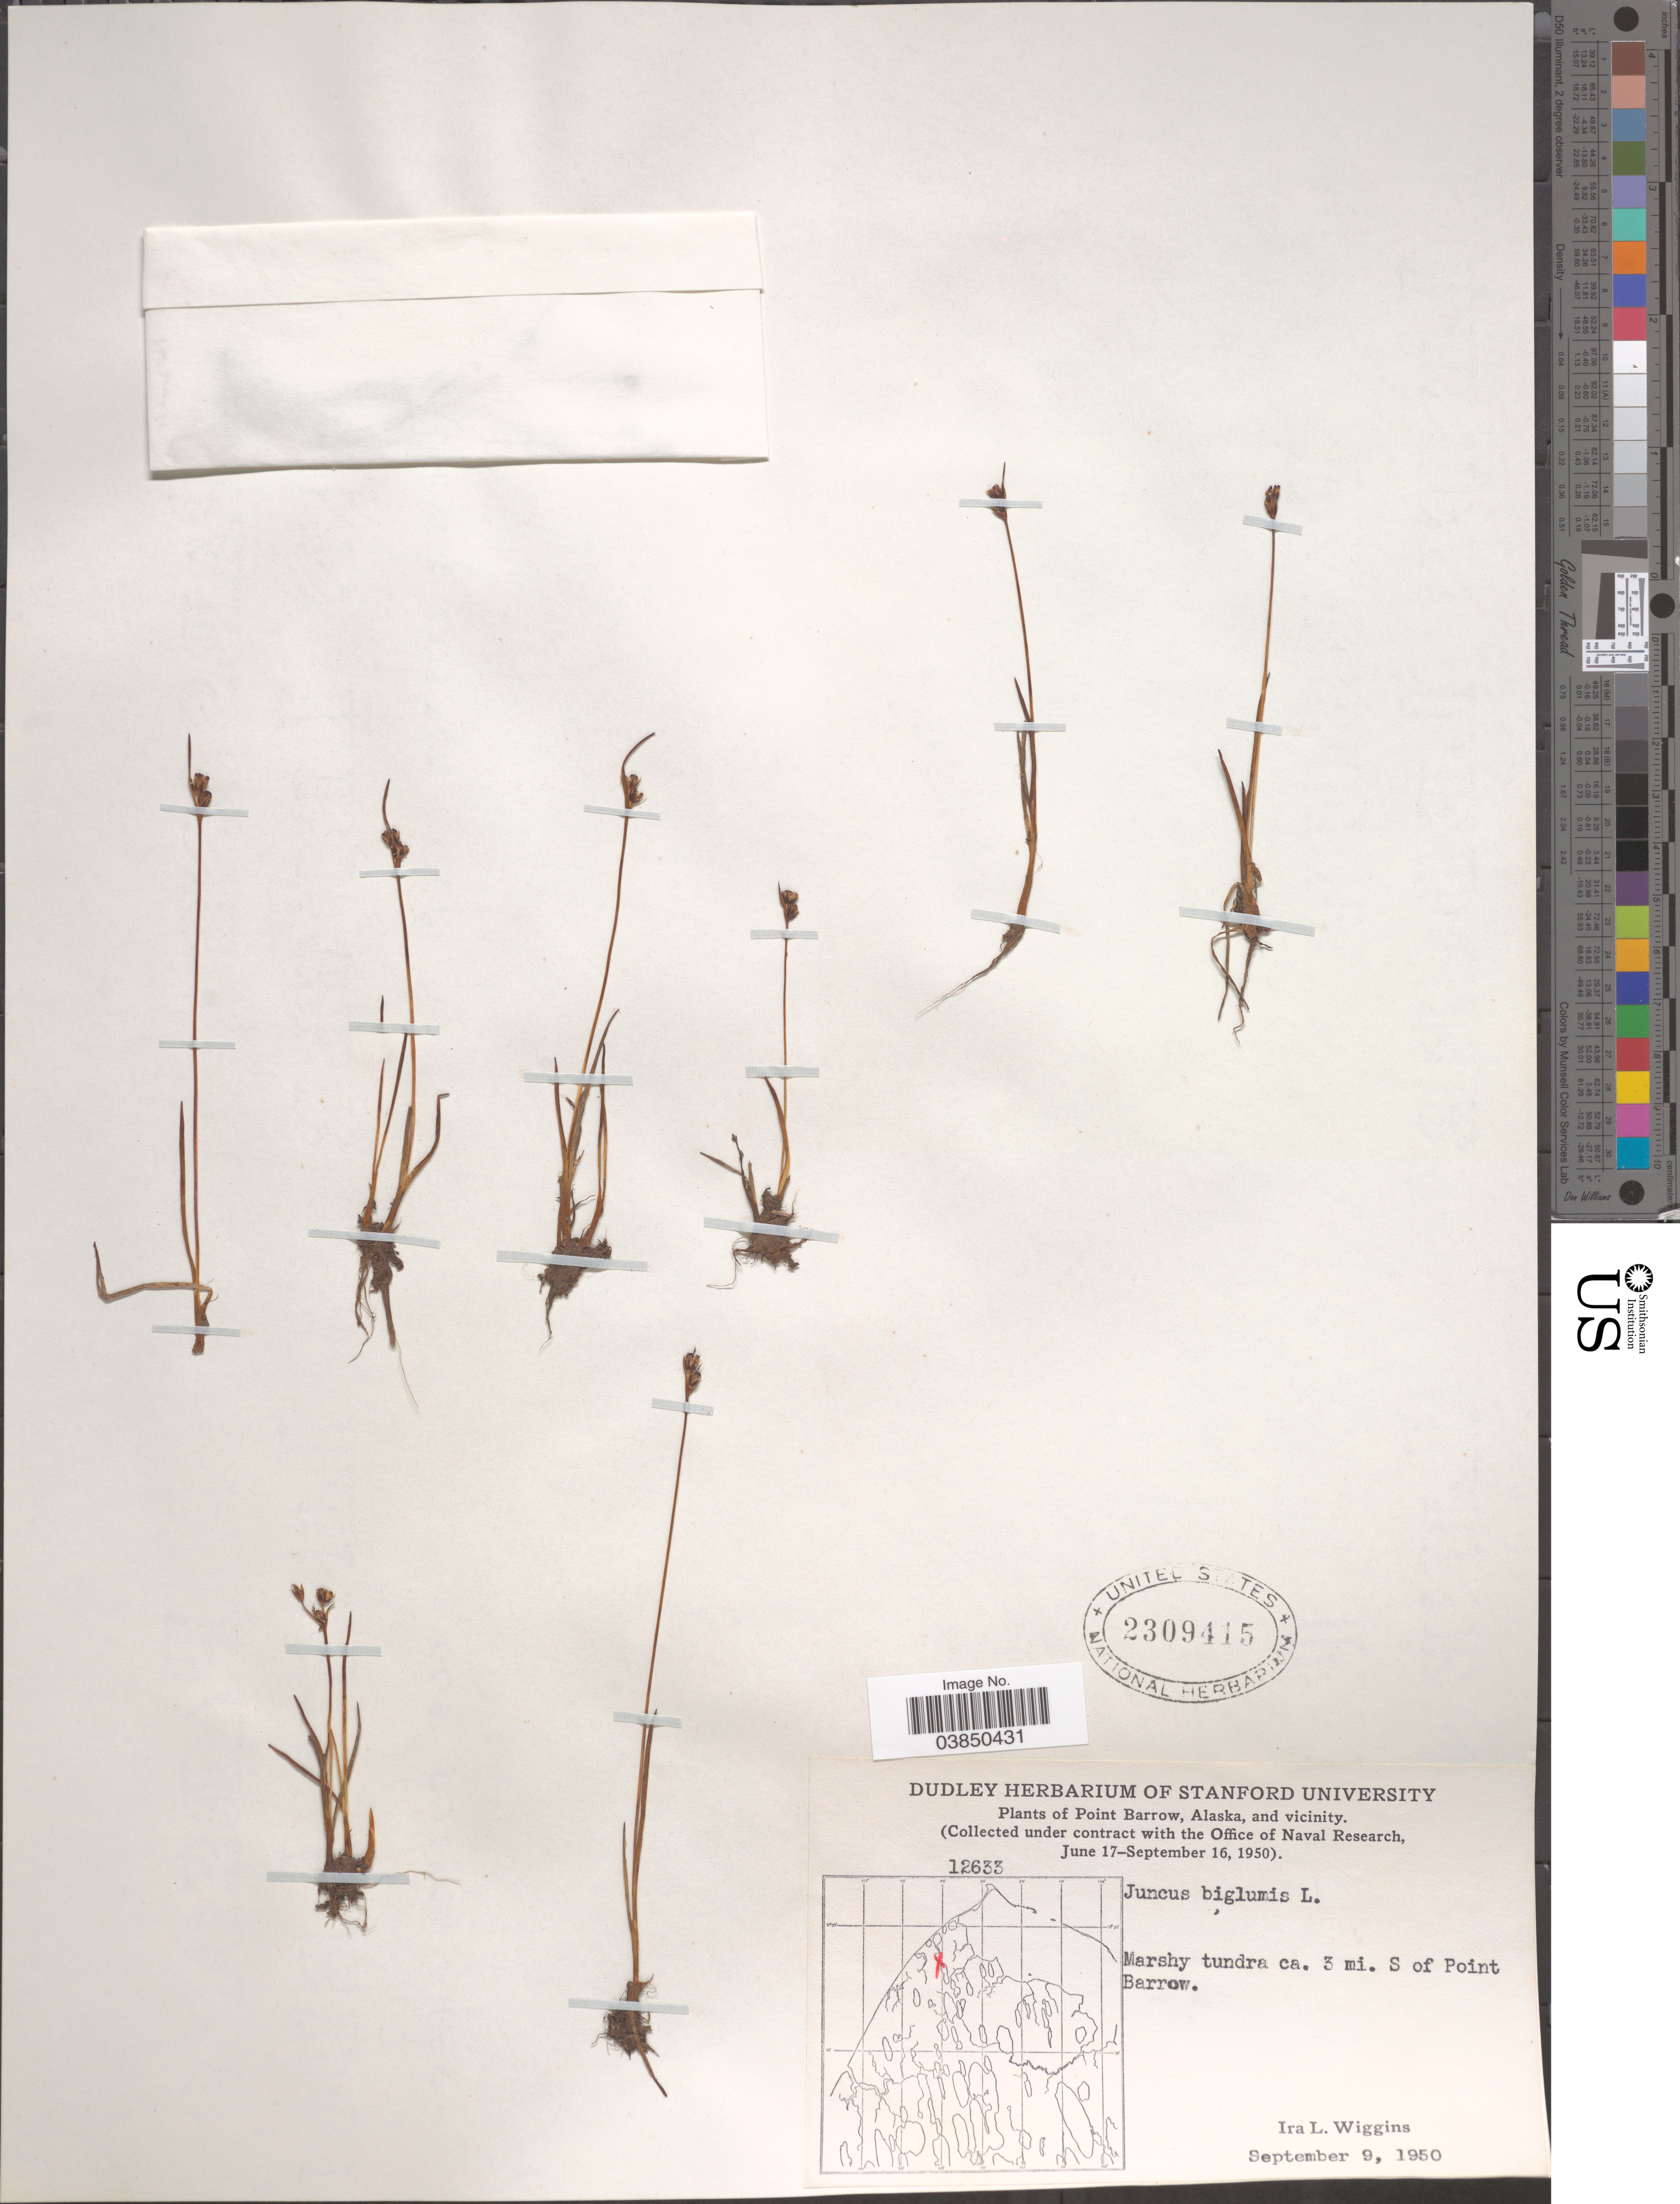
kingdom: Plantae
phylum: Tracheophyta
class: Liliopsida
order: Poales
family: Juncaceae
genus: Juncus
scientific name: Juncus biglumis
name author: L.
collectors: I. L. Wiggins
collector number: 12633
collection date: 1950-09-09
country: United States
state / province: Alaska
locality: Point Barrow and vicinity. Marshy tundra ca. 3 mi. S of Point Barrow.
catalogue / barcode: US 2309415